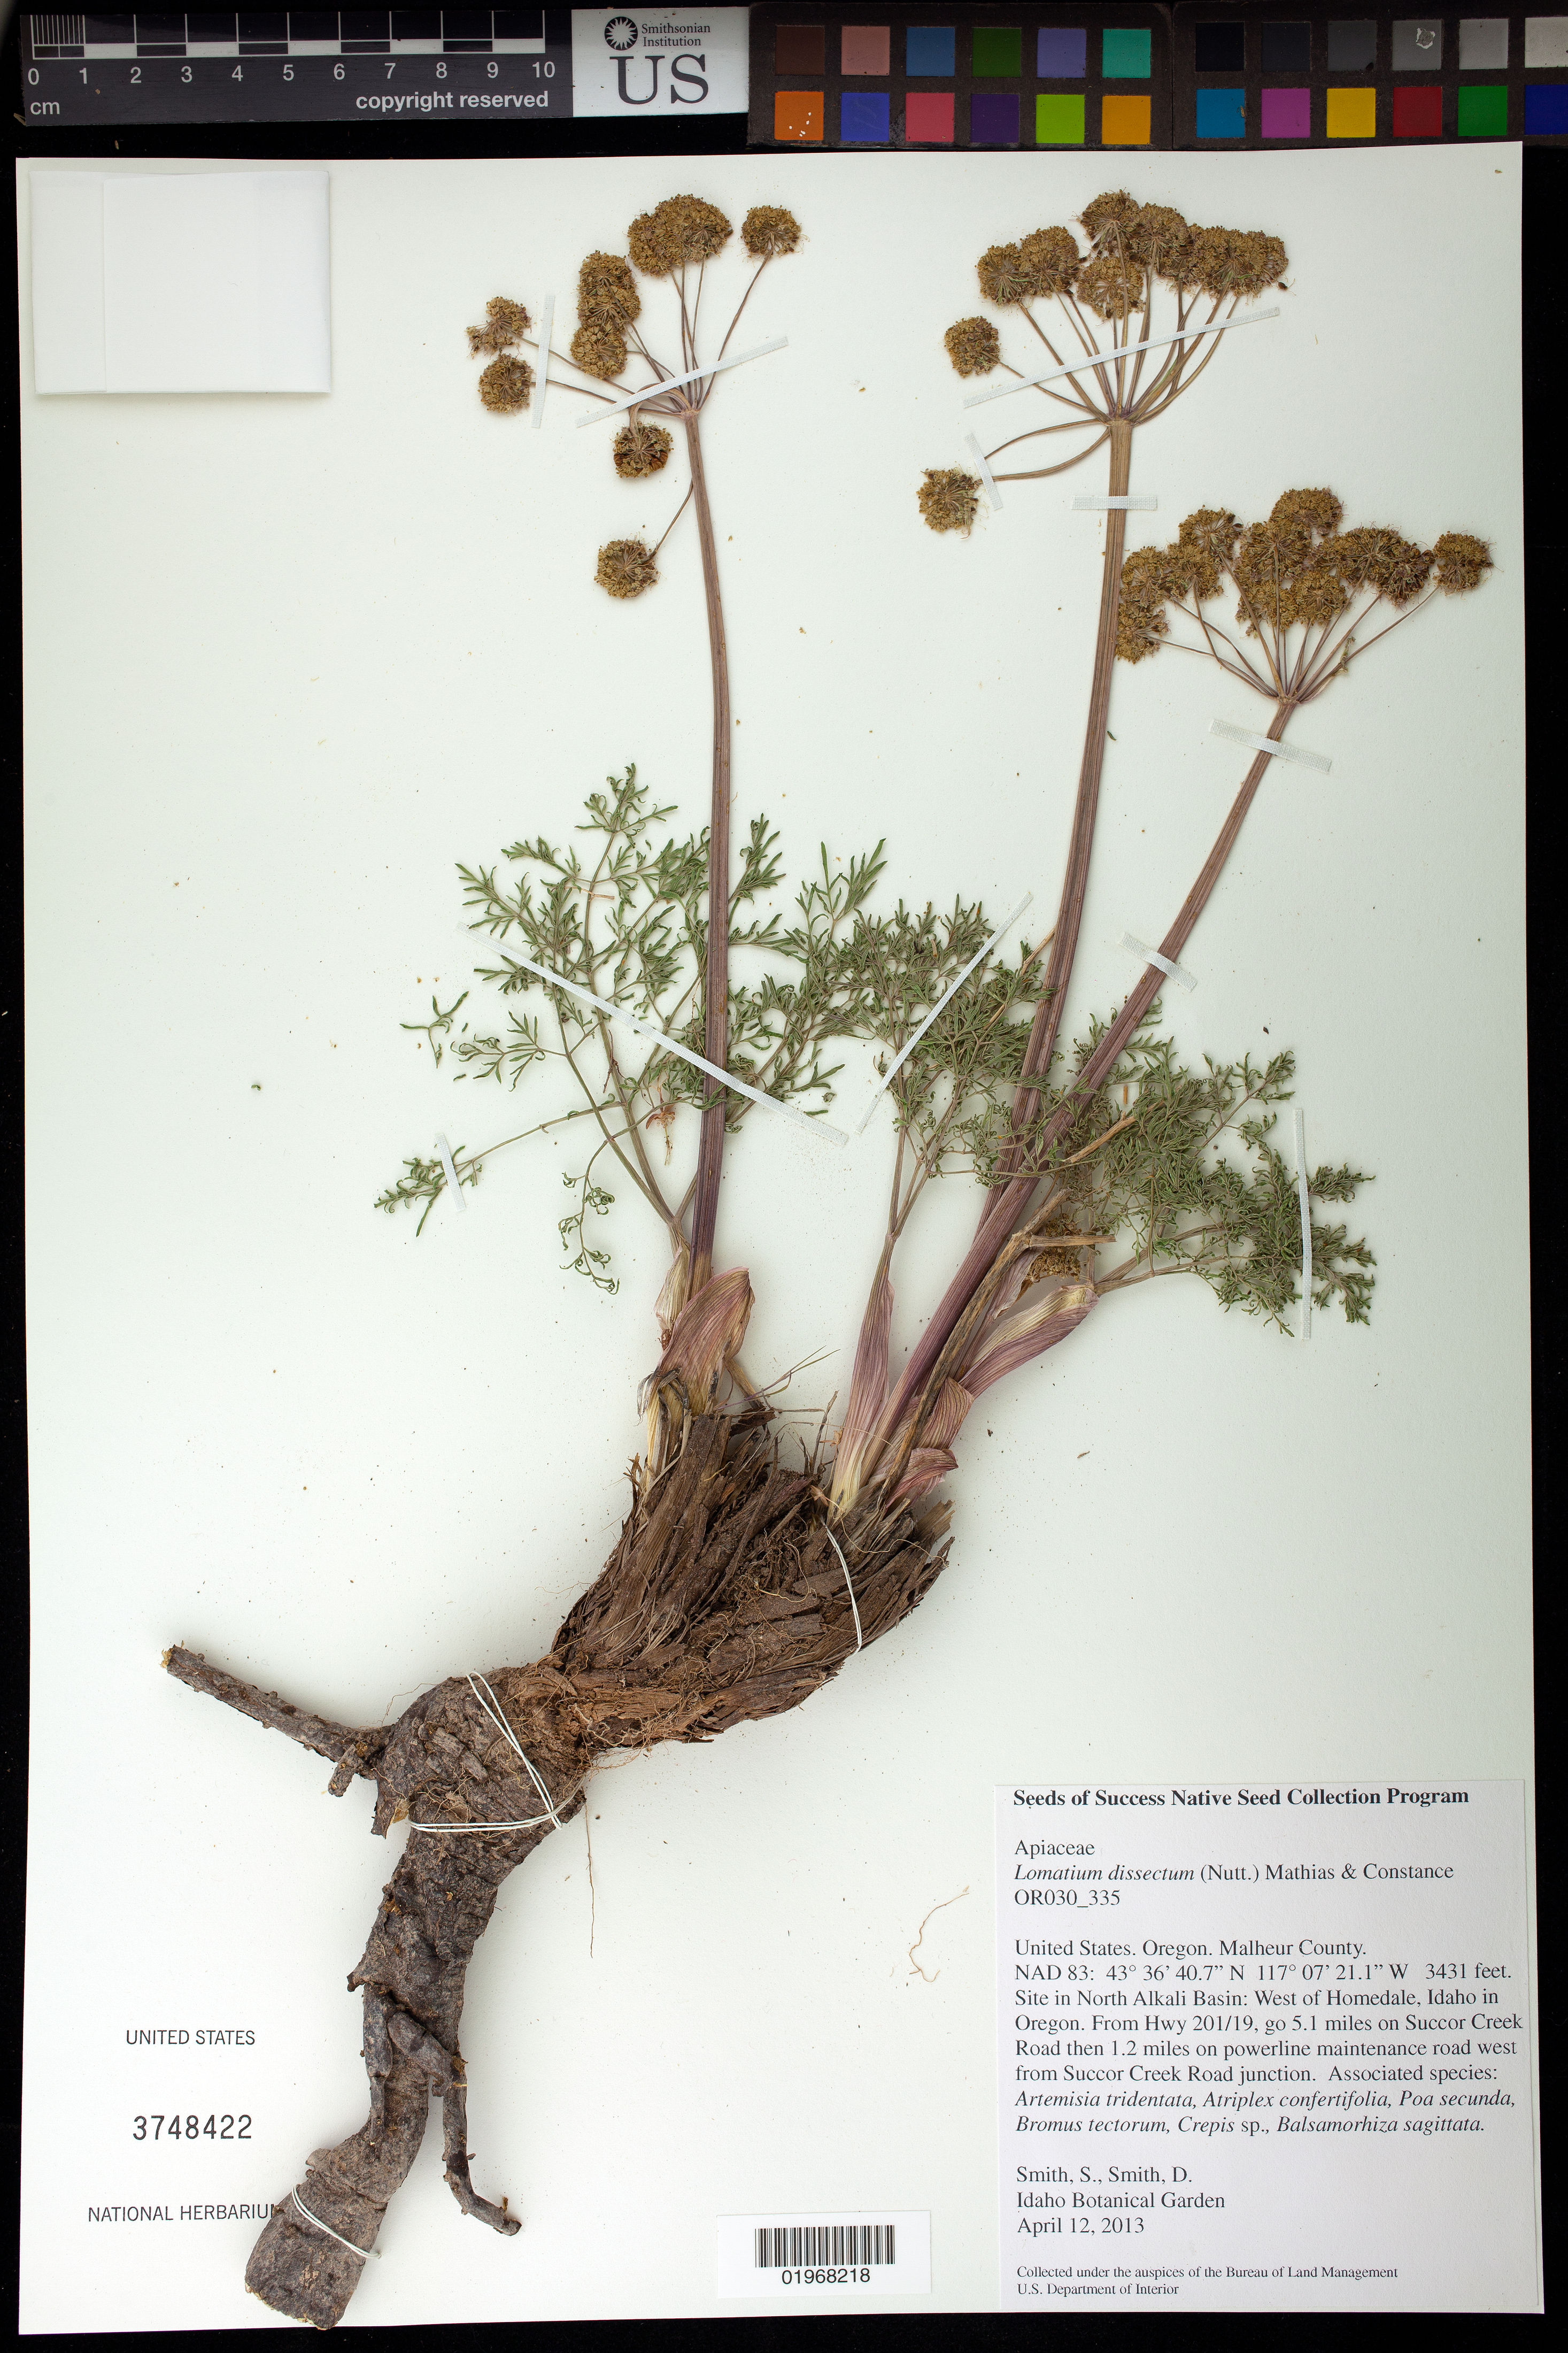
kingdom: Plantae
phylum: Tracheophyta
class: Magnoliopsida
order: Apiales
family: Apiaceae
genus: Lomatium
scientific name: Lomatium dissectum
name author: (Nutt.) Mathias & Constance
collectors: S. Smith & D. Smith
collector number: OR030-335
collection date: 2013-04-12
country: United States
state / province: Oregon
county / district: Malheur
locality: North Alkali Basin. West of Homedale, W from Succor Creek Road jct.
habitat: With Artemisia tridentata, Poa secunda, Bromus tectorum, ect.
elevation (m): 1046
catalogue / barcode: US 3748422